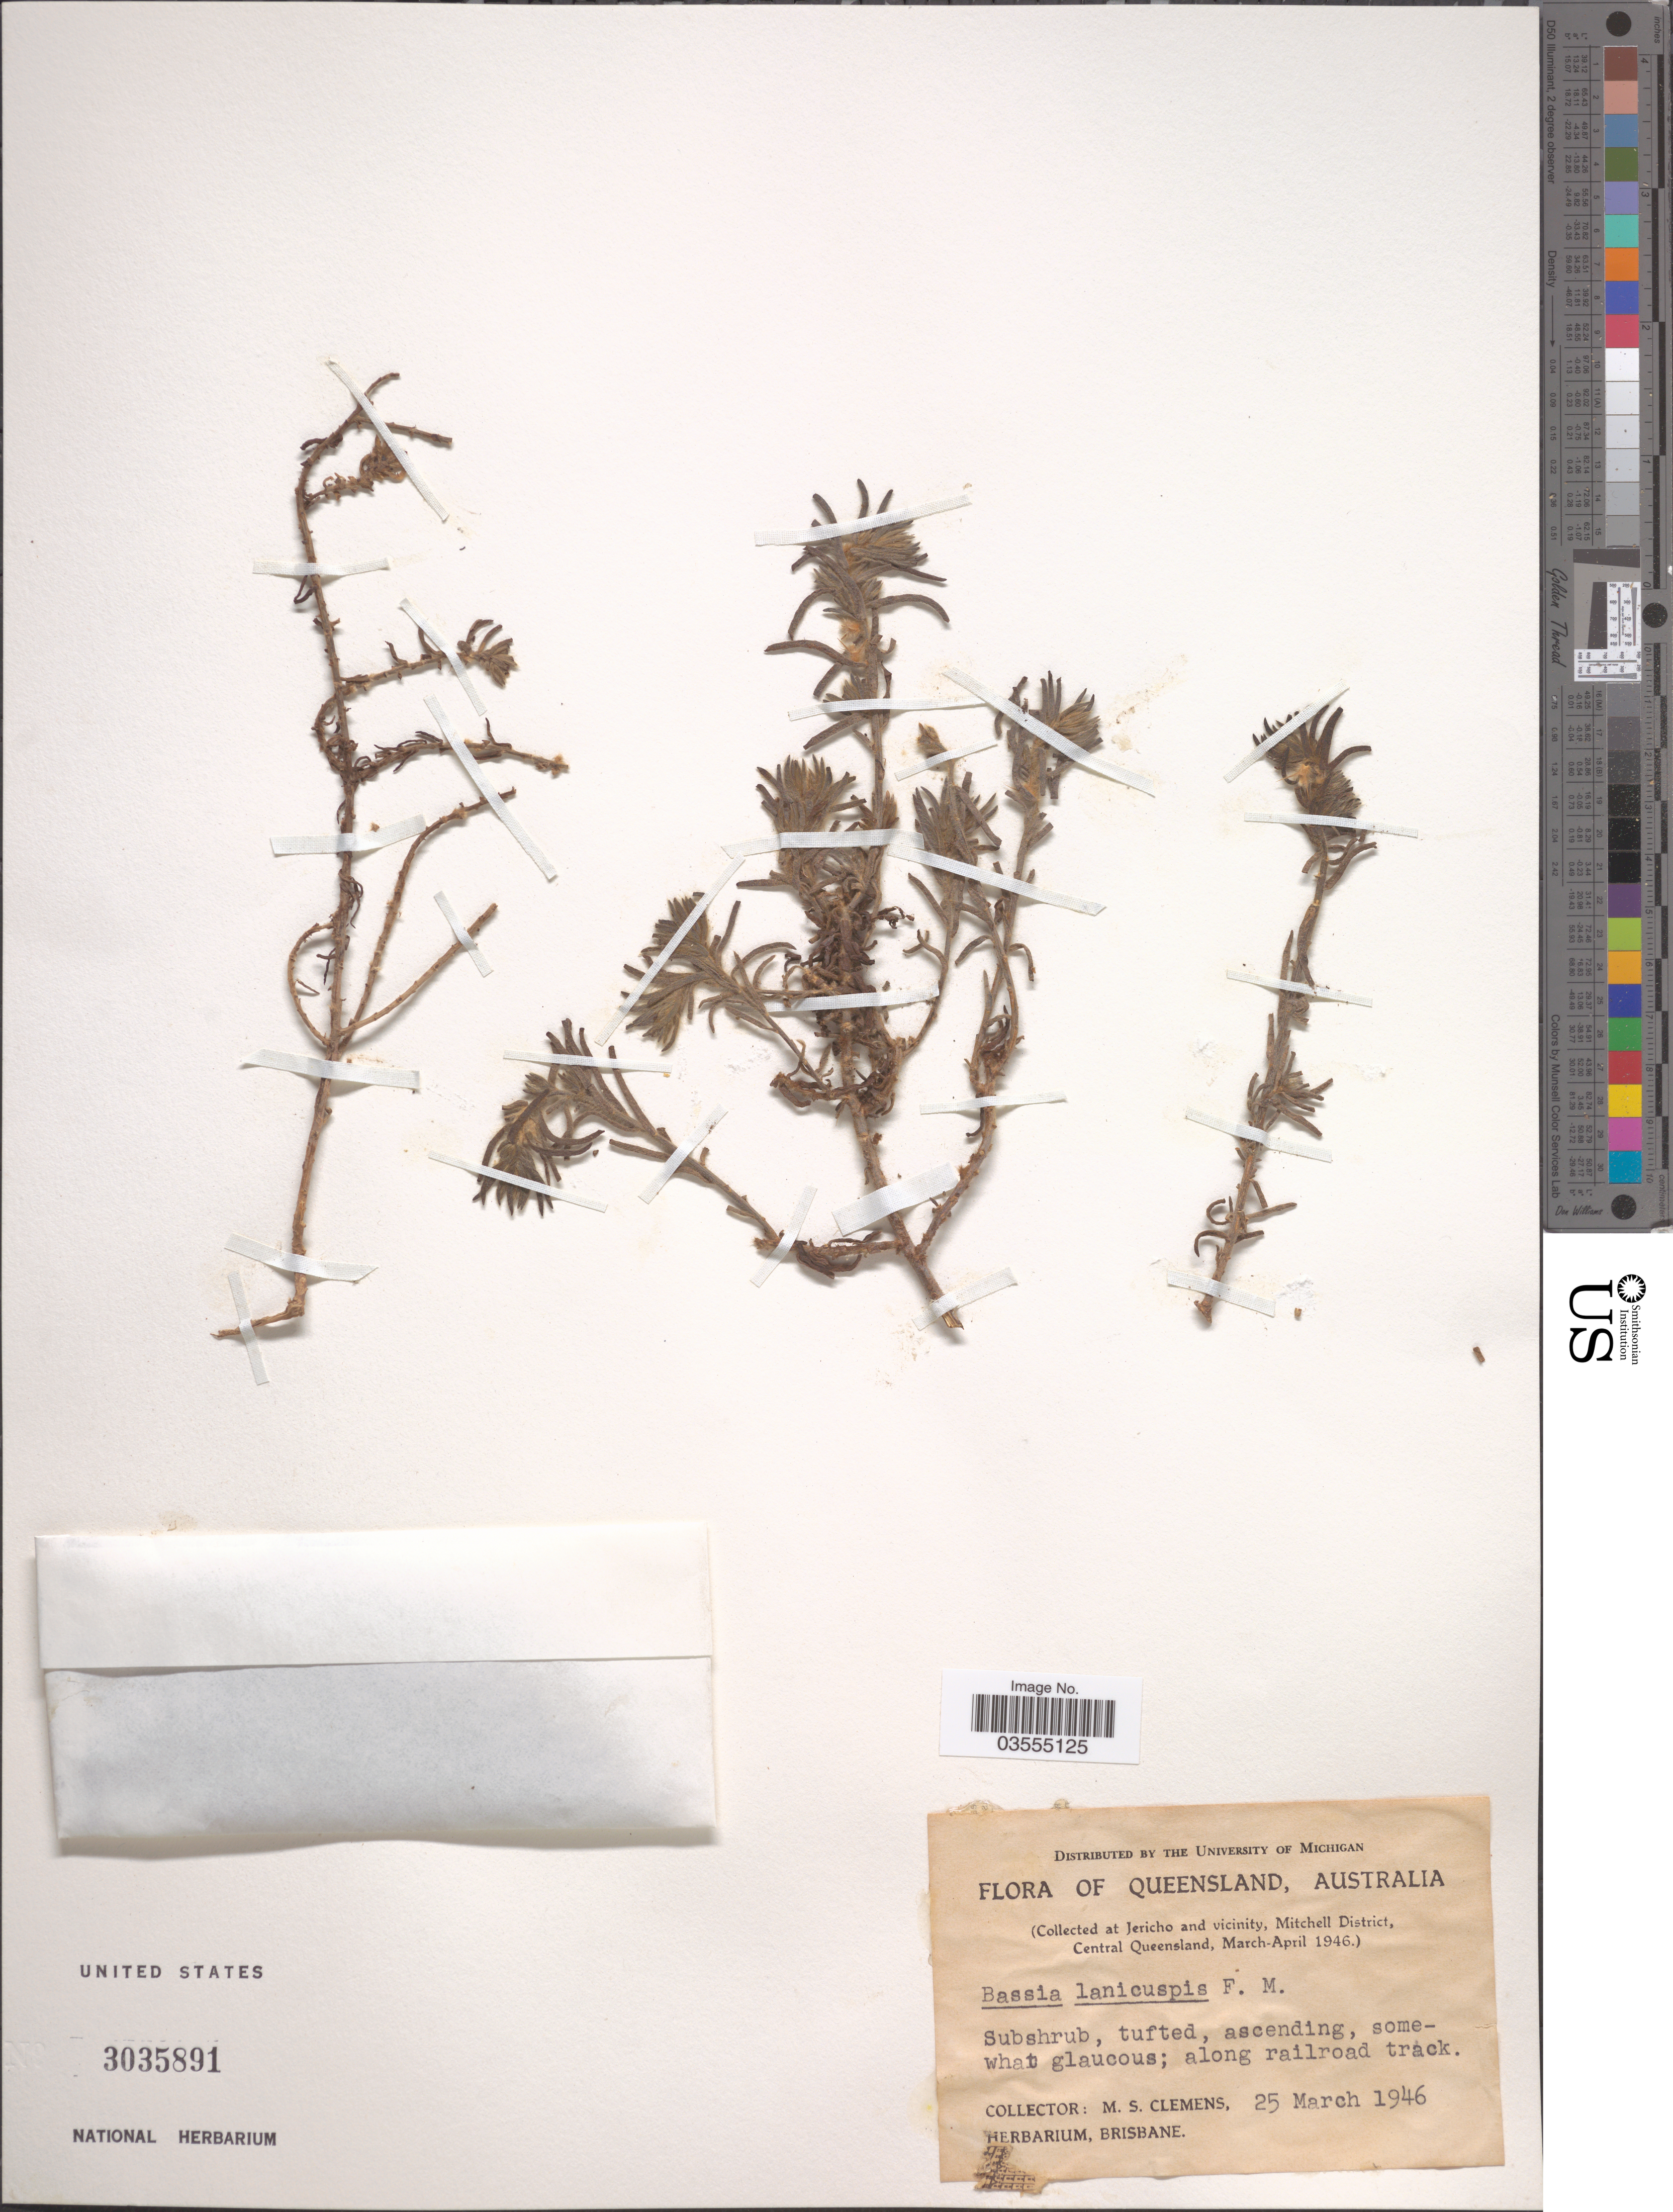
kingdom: Plantae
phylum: Tracheophyta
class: Magnoliopsida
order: Caryophyllales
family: Amaranthaceae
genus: Sclerolaena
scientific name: Sclerolaena lanicuspis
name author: (F. Muell.) F. Muell. ex Benth.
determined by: Strong, Mark T., (BOT), Smithsonian Institution - National Museum of Natural History (UNITED STATES)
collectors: M. S. Clemens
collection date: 1946-03-25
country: Australia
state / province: Queensland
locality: Jericho and vicinity, Mitchell District, Central Queensland.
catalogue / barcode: US 3035891